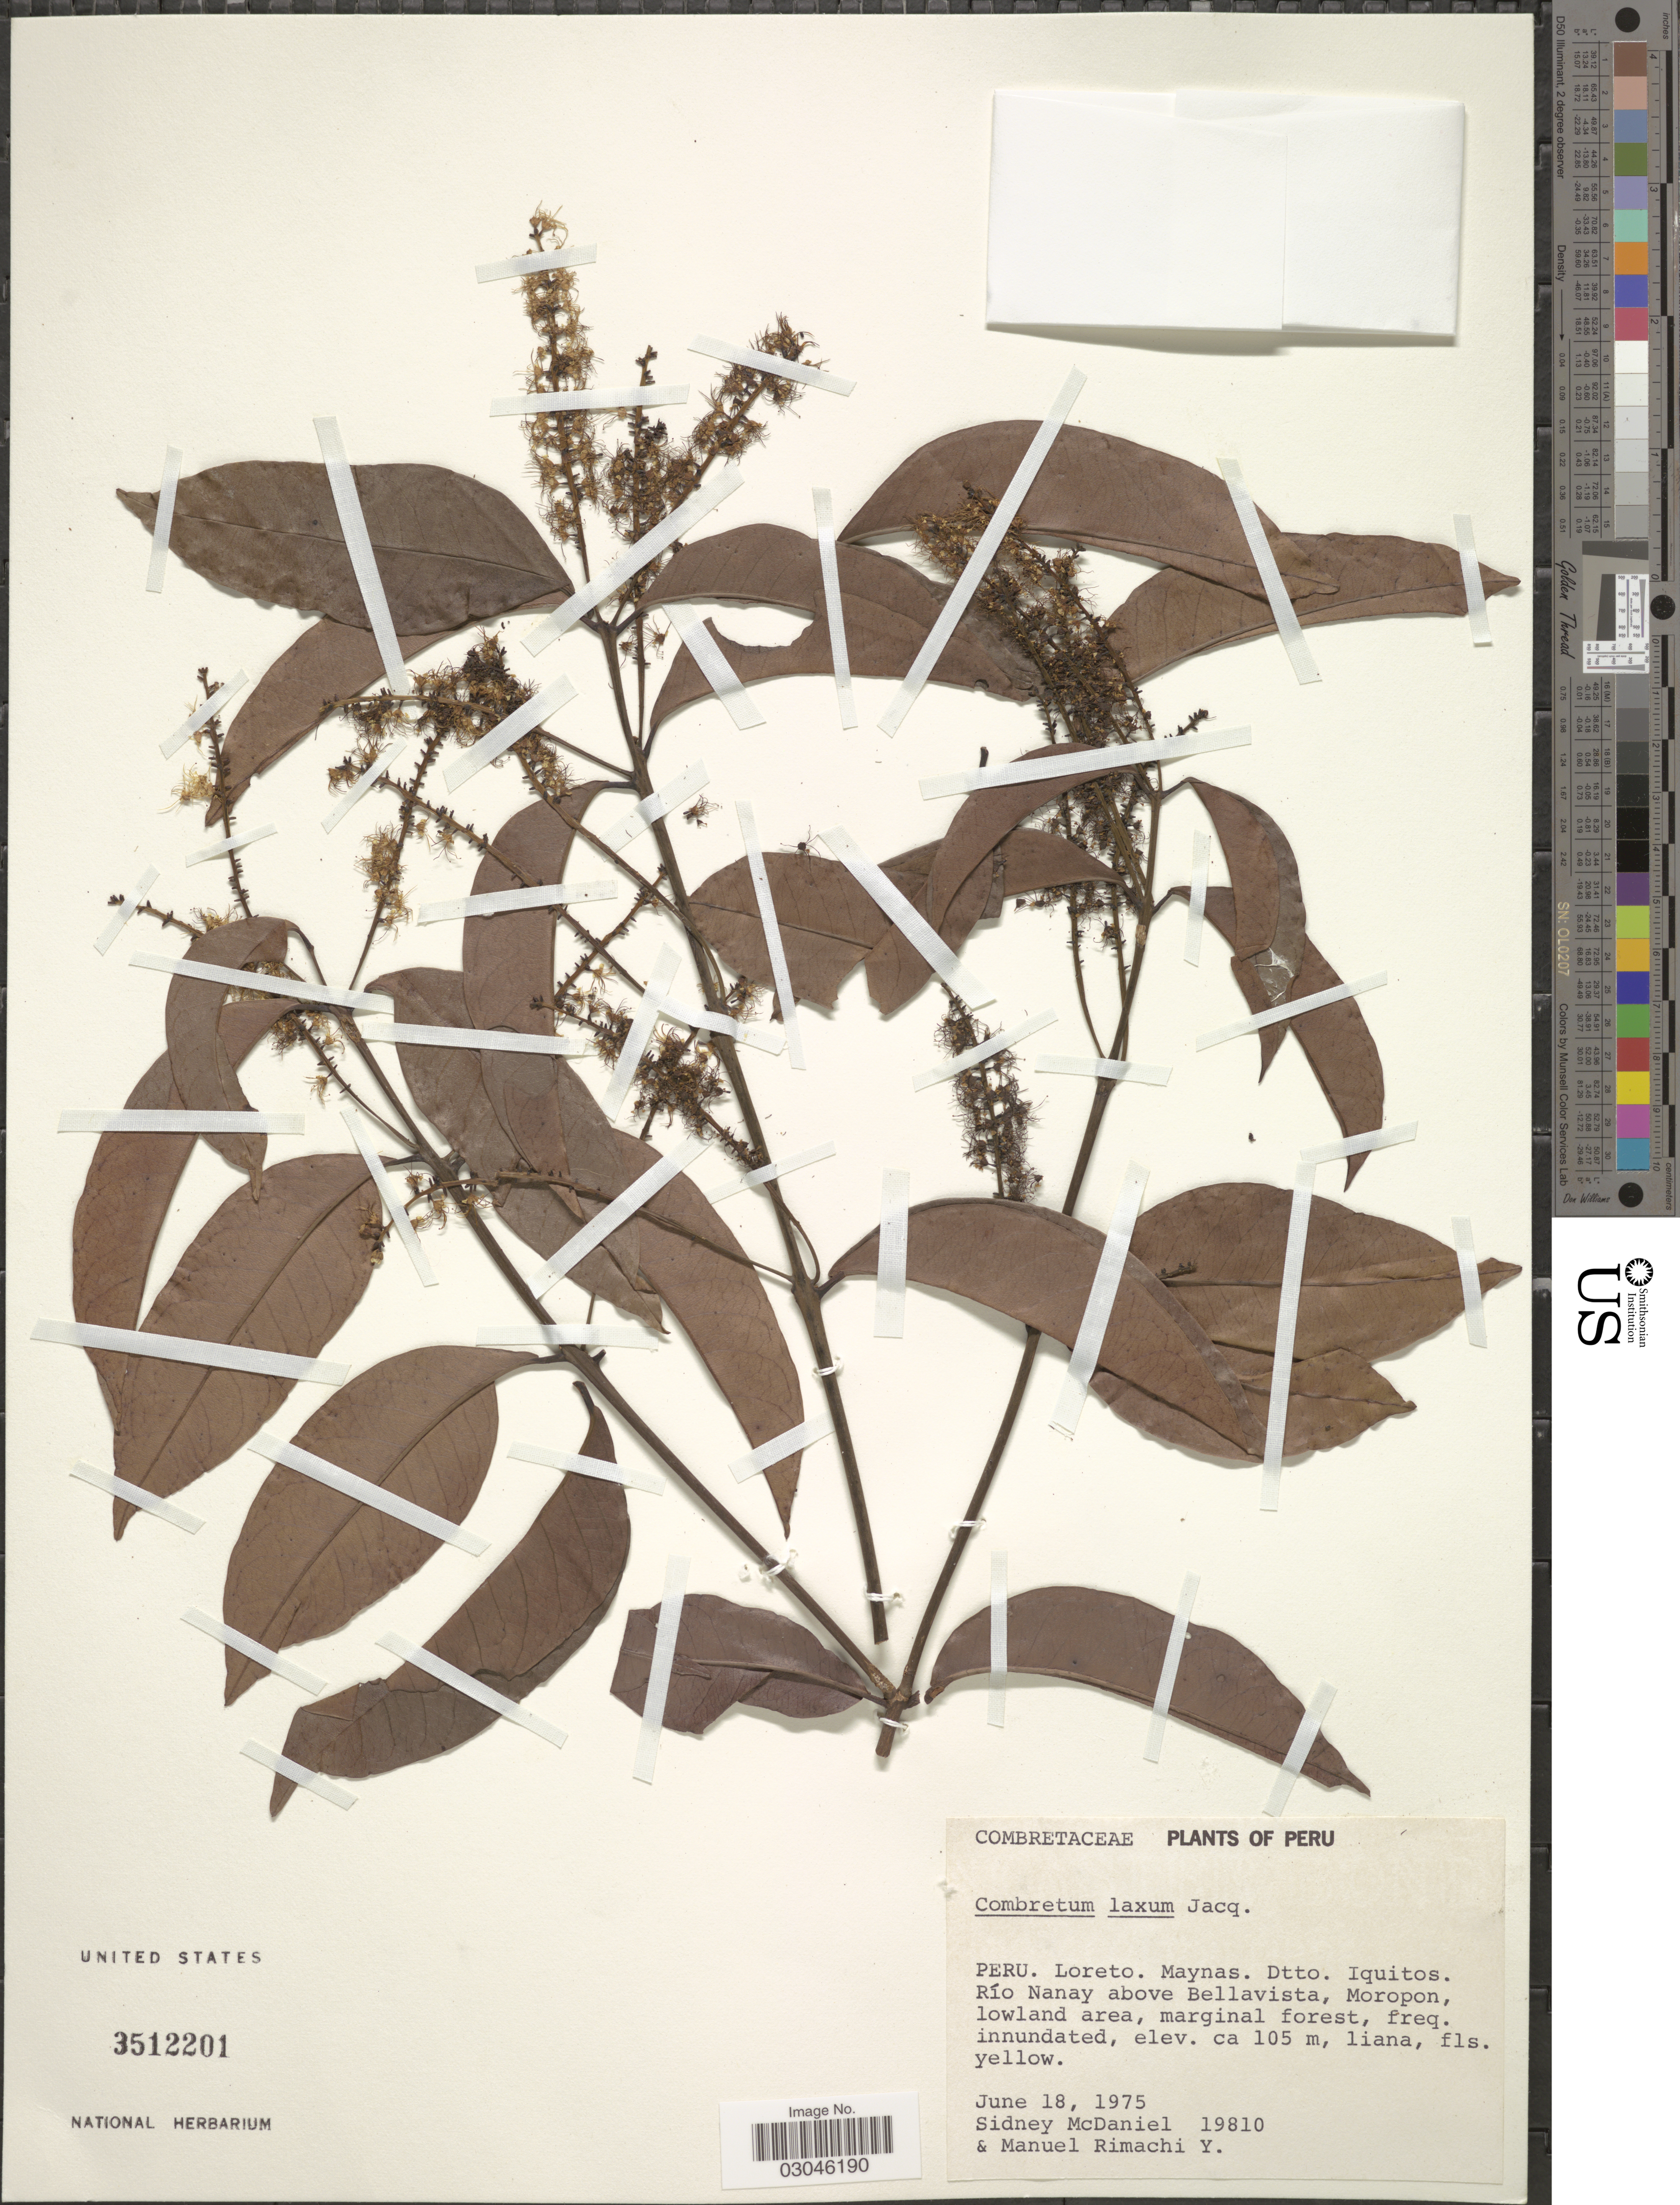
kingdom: Plantae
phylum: Tracheophyta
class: Magnoliopsida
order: Myrtales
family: Combretaceae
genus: Combretum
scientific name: Combretum laxum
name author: Jacq.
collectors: S. McDaniel & M. Rimachi Y.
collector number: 19810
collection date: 1975-06-18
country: Peru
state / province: Loreto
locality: Maynas. Dtto. Iquitos. Río Nanay above Bellavista, Moropon.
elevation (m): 105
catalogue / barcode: US 3512201